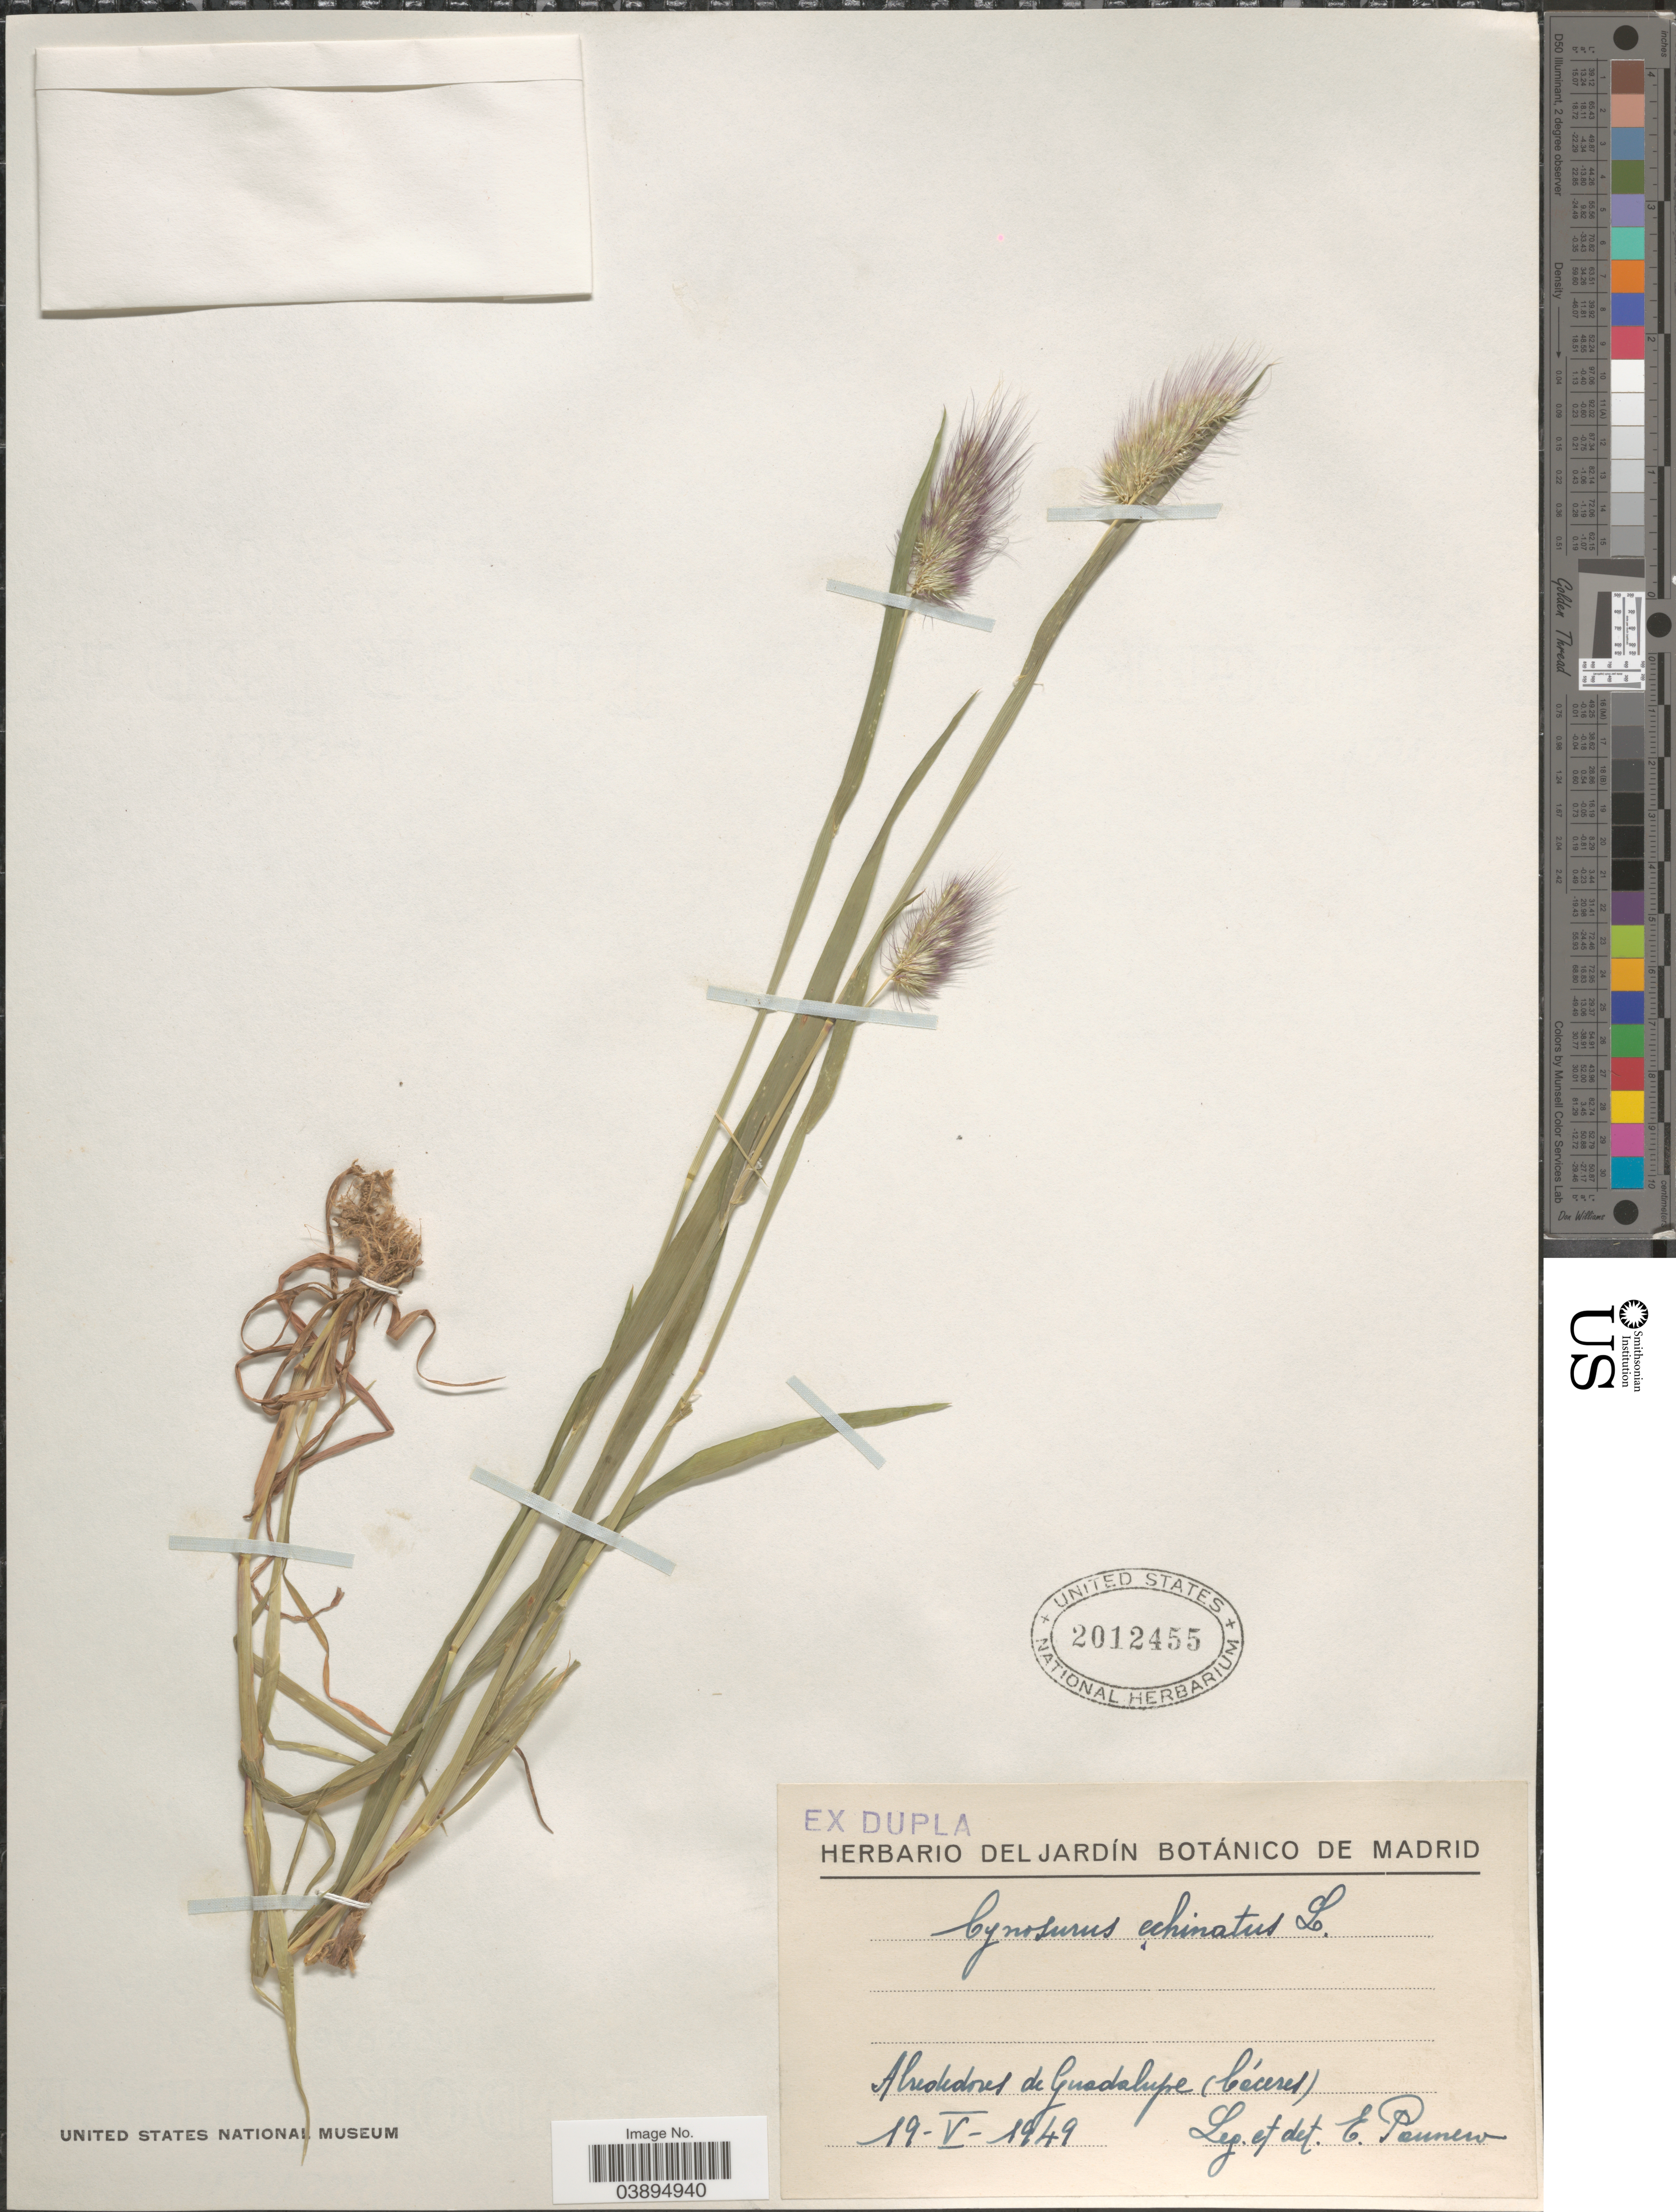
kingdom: Plantae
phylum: Tracheophyta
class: Liliopsida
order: Poales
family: Poaceae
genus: Cynosurus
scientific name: Cynosurus echinatus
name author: L.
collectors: E. Pannero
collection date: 1949-05-19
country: Spain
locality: Alrededores de Guadalupe (Caceres).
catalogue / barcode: US 2012455